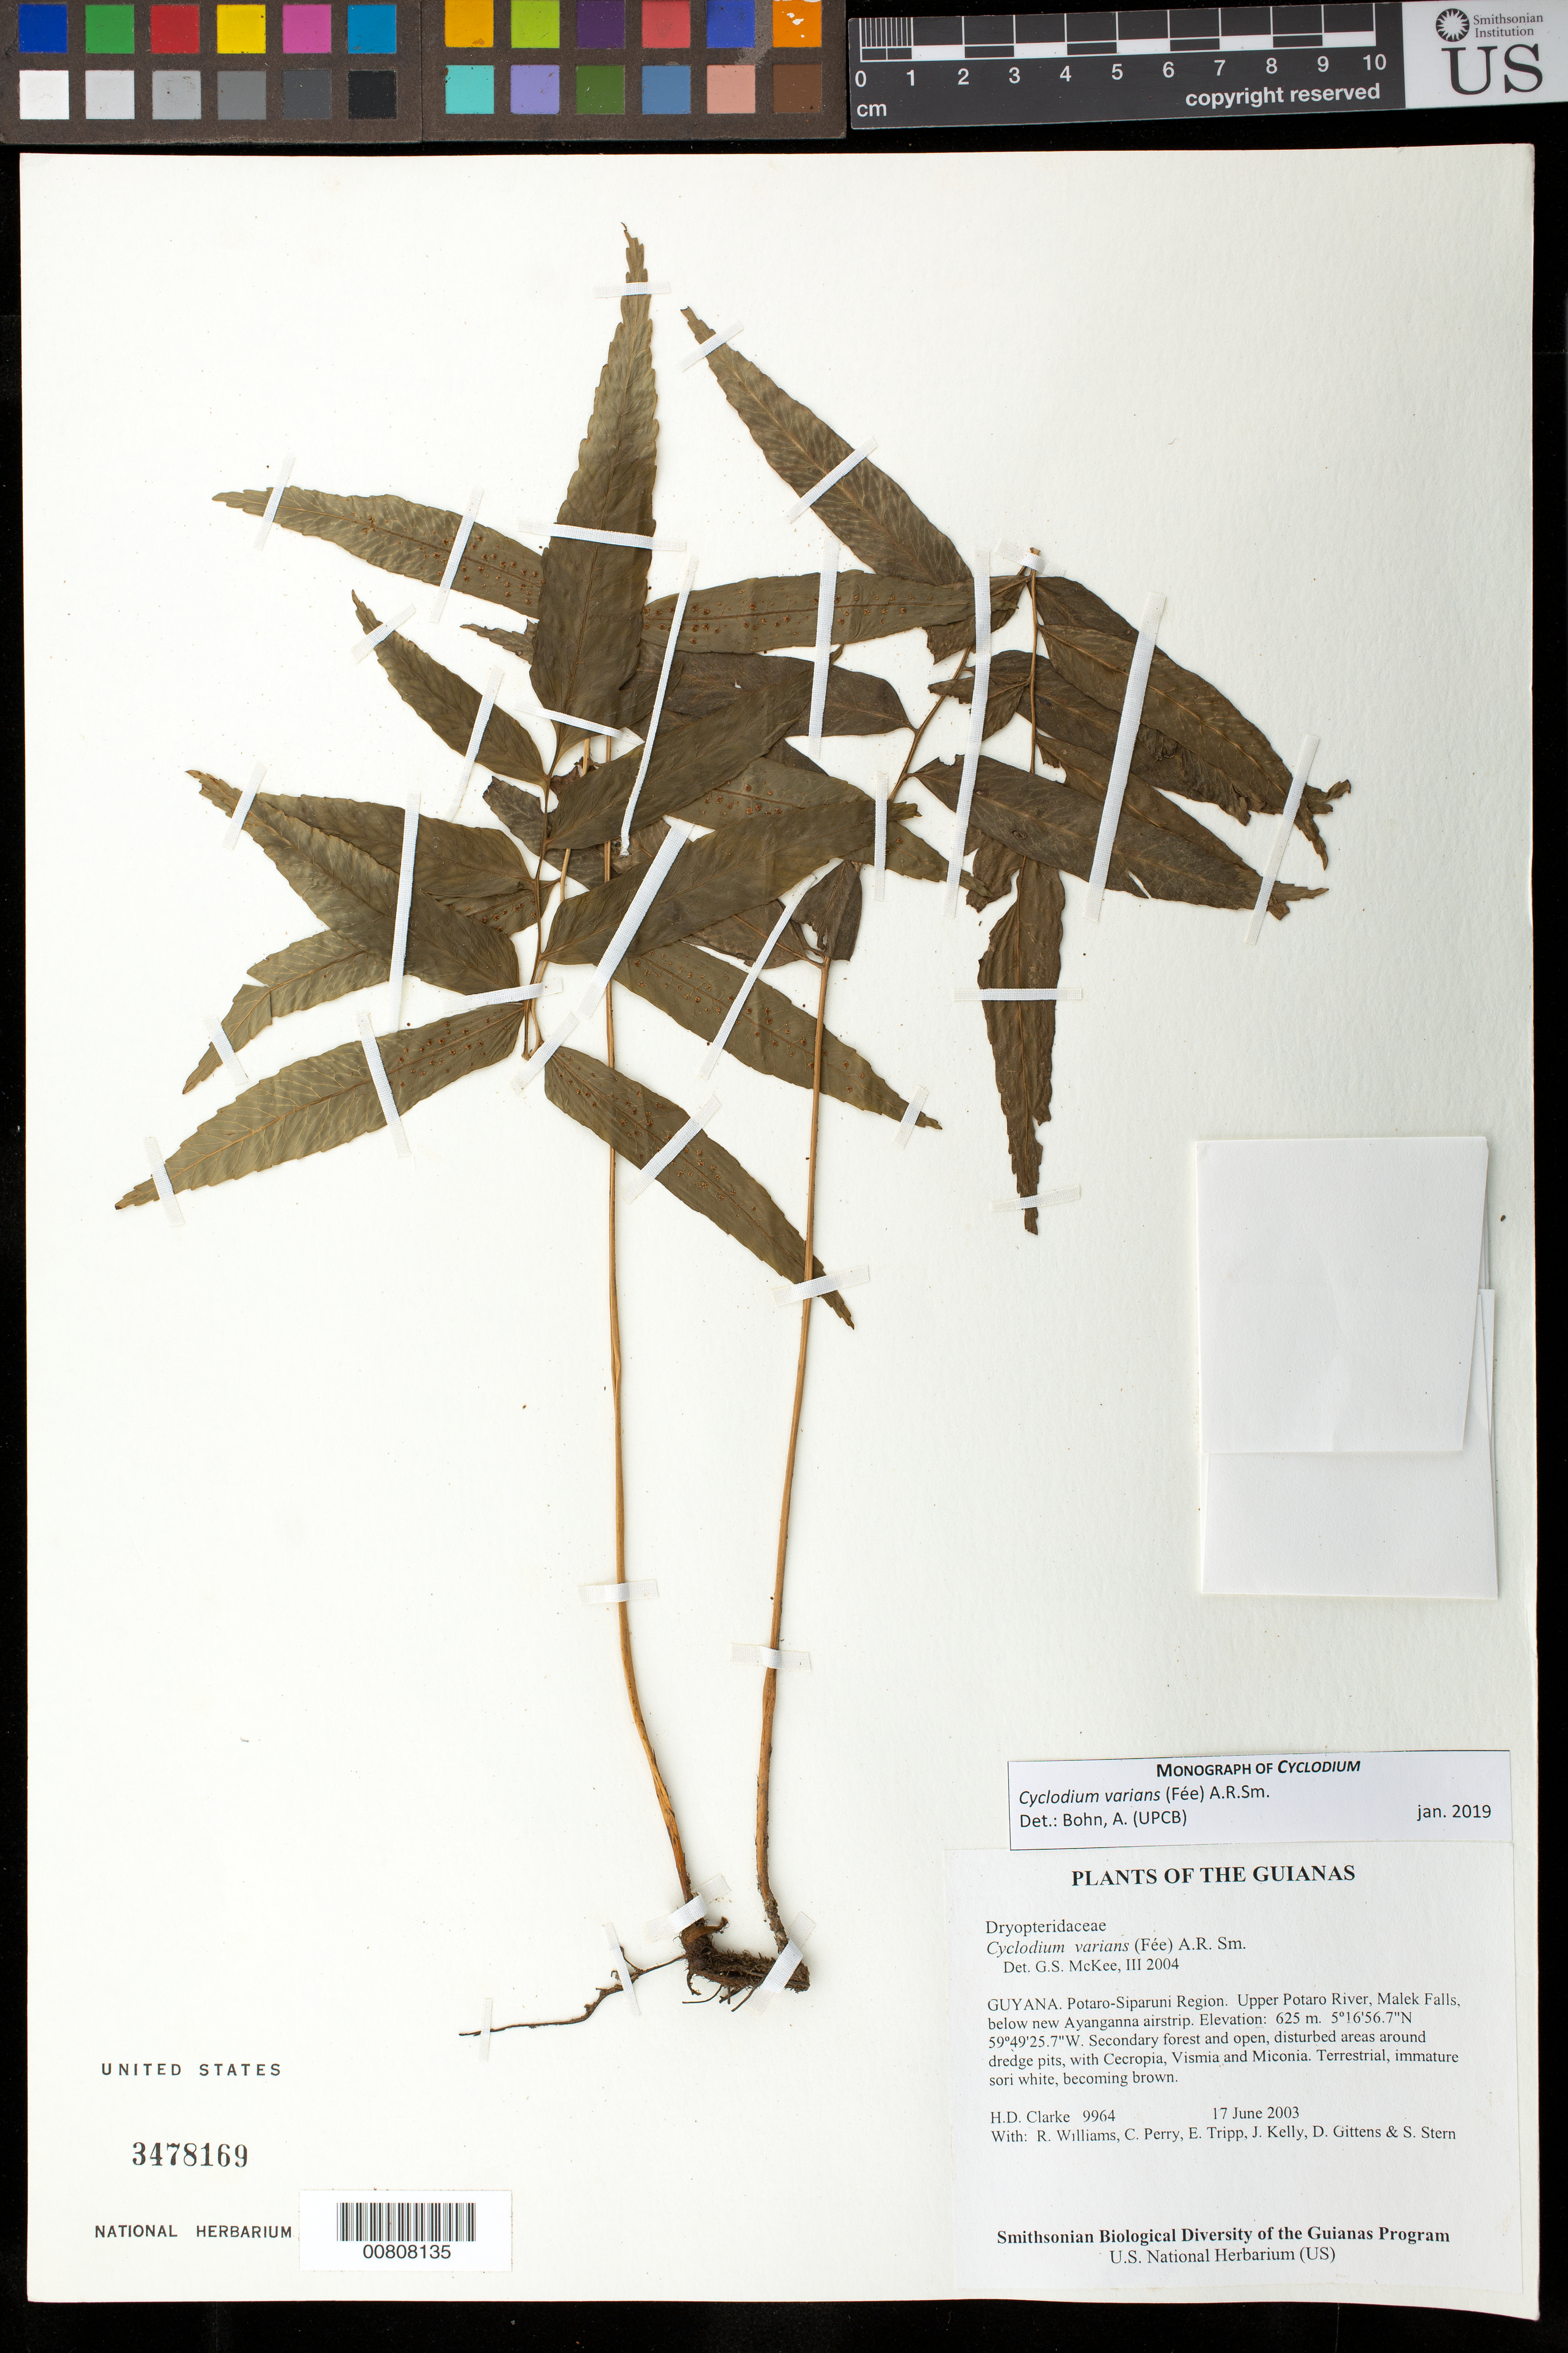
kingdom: Plantae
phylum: Tracheophyta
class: Polypodiopsida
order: Polypodiales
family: Dryopteridaceae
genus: Cyclodium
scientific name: Cyclodium varians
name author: (Fée) A.R. Sm.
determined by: McKee, G. S., (US), NMNH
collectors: H. D. Clarke, R. Williams, C. Perry, E. Tripp, J. Kelly, D. Gittens & S. R. Stern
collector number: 9964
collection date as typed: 17 June 2003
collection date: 2003-06-17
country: Guyana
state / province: Potaro-Siparuni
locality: Upper Potaro River, Malek Falls, below new Ayanganna airstrip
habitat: Secondary forest and open, disturbed areas around dredge pits, with Cecropia, Vismia and Miconia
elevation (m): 625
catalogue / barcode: US 3478169